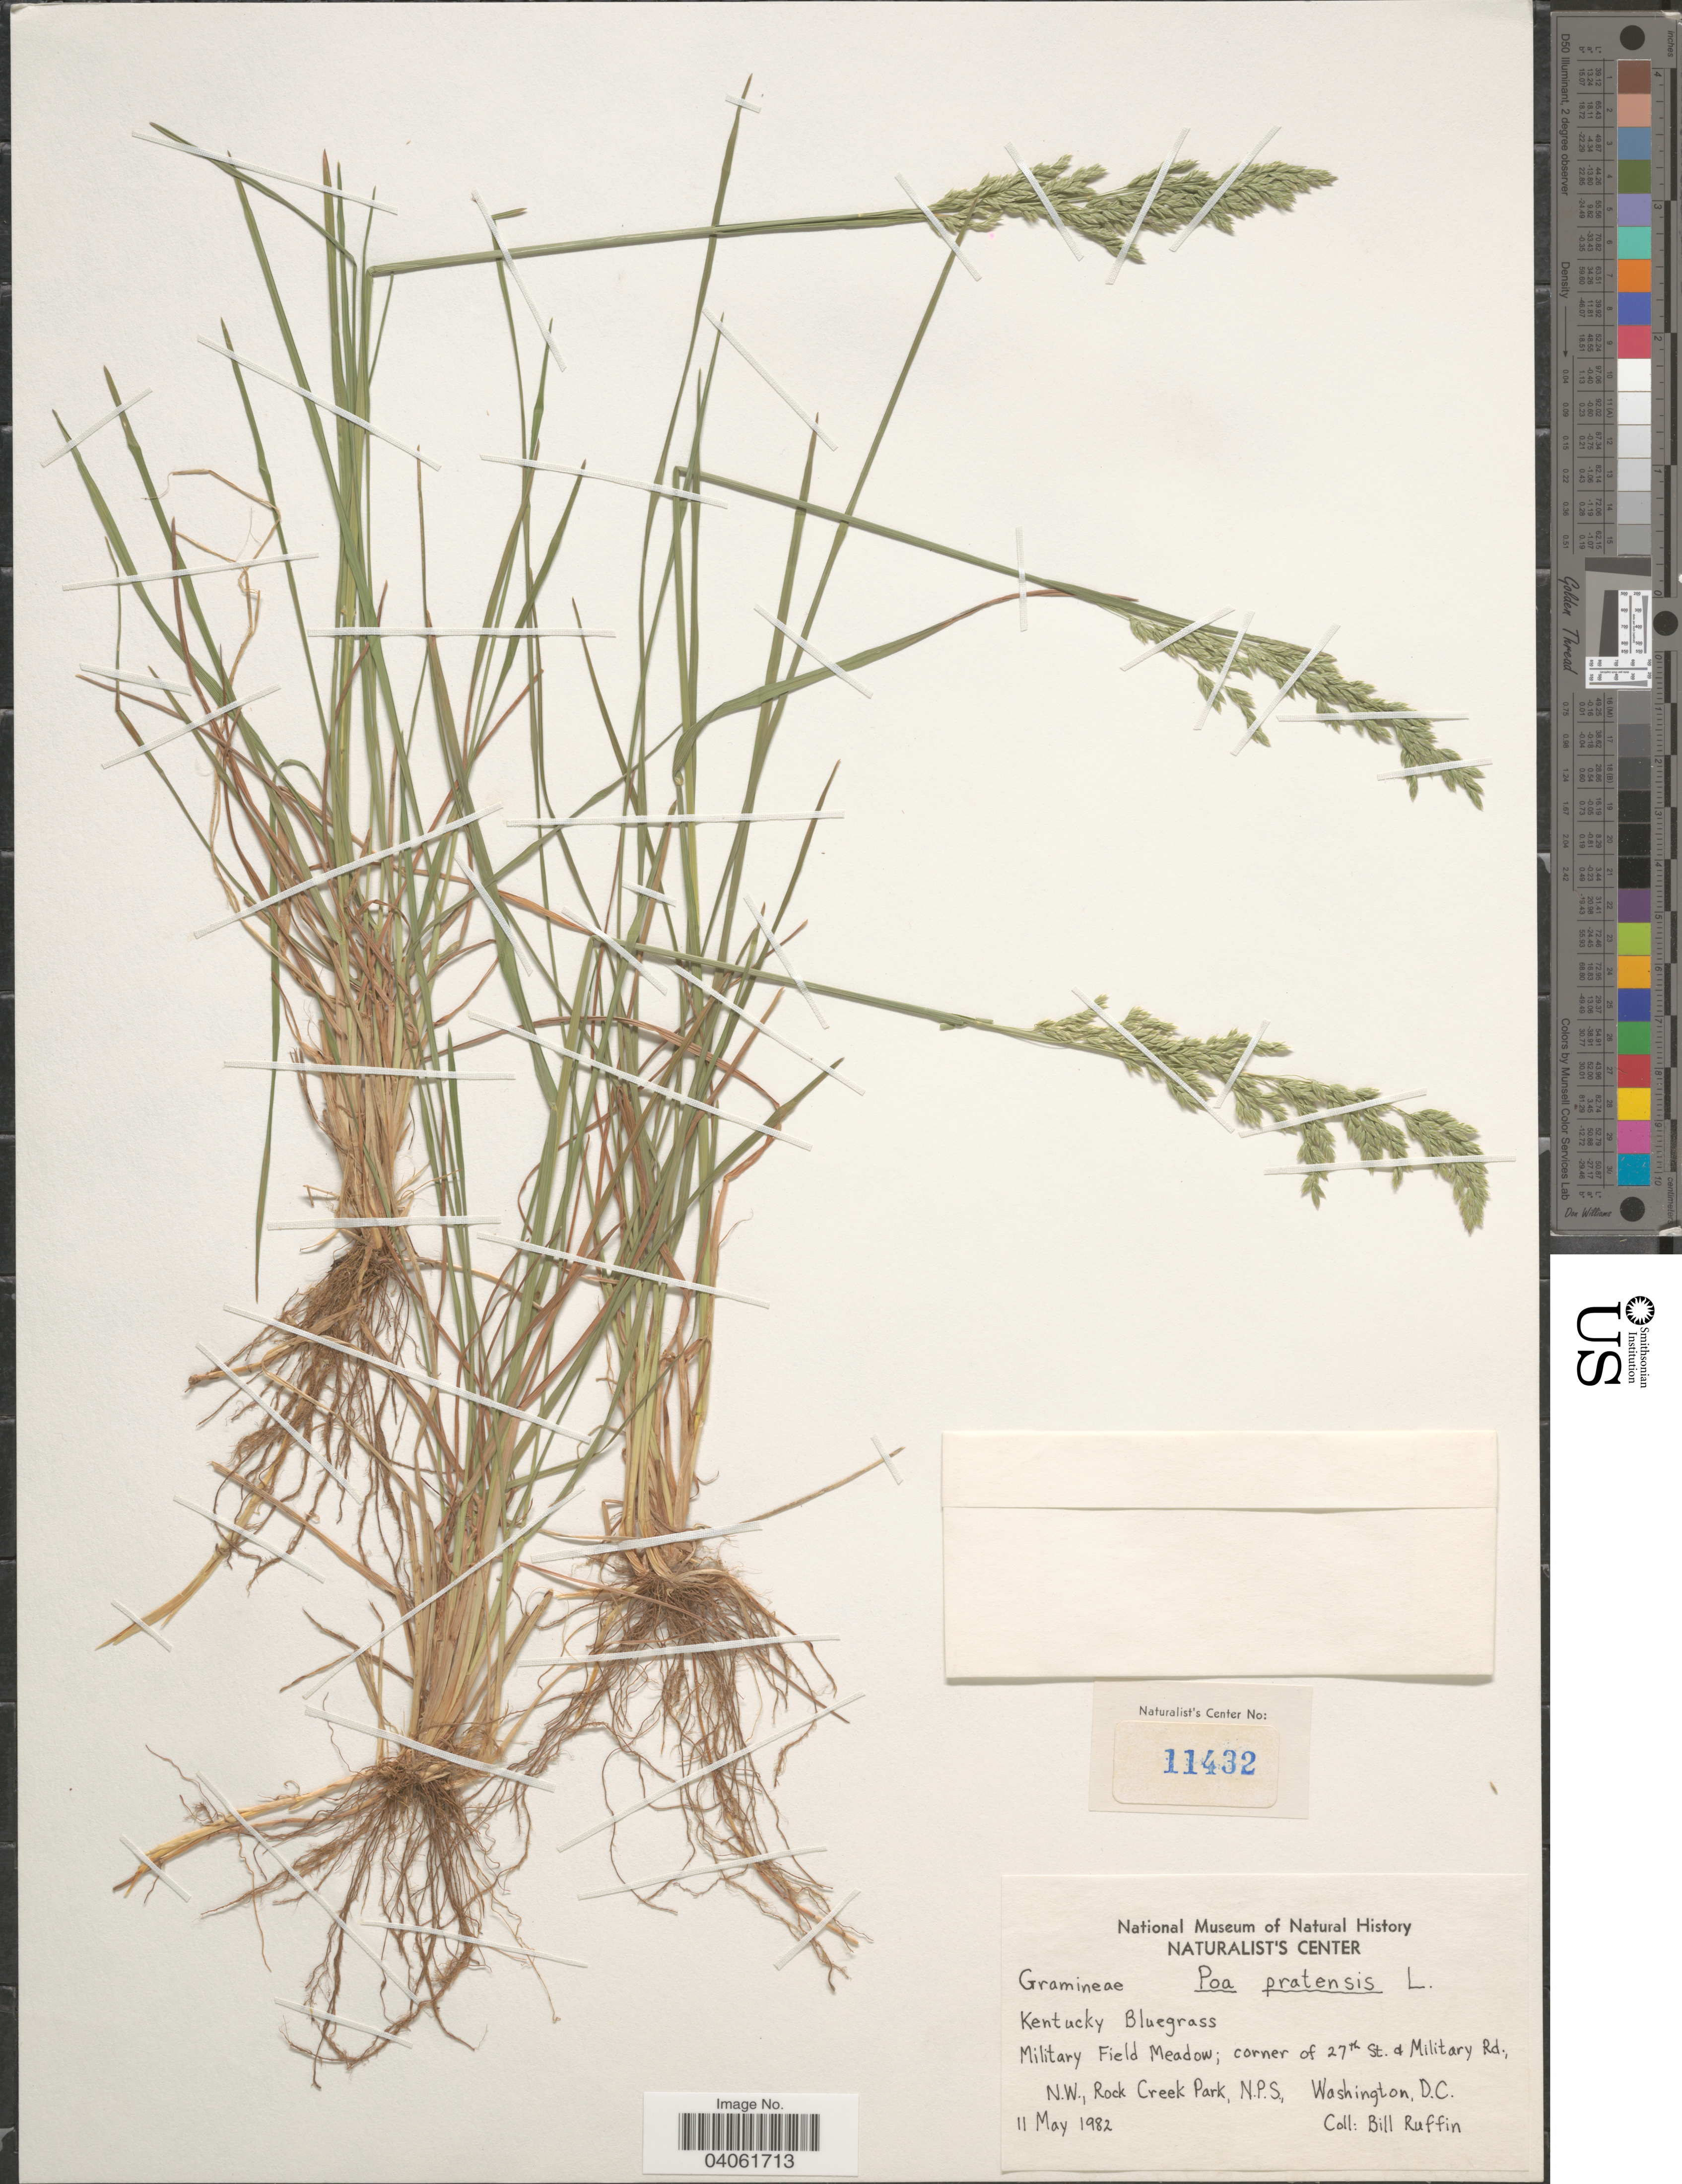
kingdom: Plantae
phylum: Tracheophyta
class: Liliopsida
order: Poales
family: Poaceae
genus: Poa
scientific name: Poa pratensis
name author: L.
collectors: B. Ruffin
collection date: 1982-05-11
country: United States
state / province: District of Columbia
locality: Kentucky Bluegrass. Military Field Meadow; corner of 27th St. + Military Rd., N.W., Rock Creek Park, N.P.S., Washington, D.C.